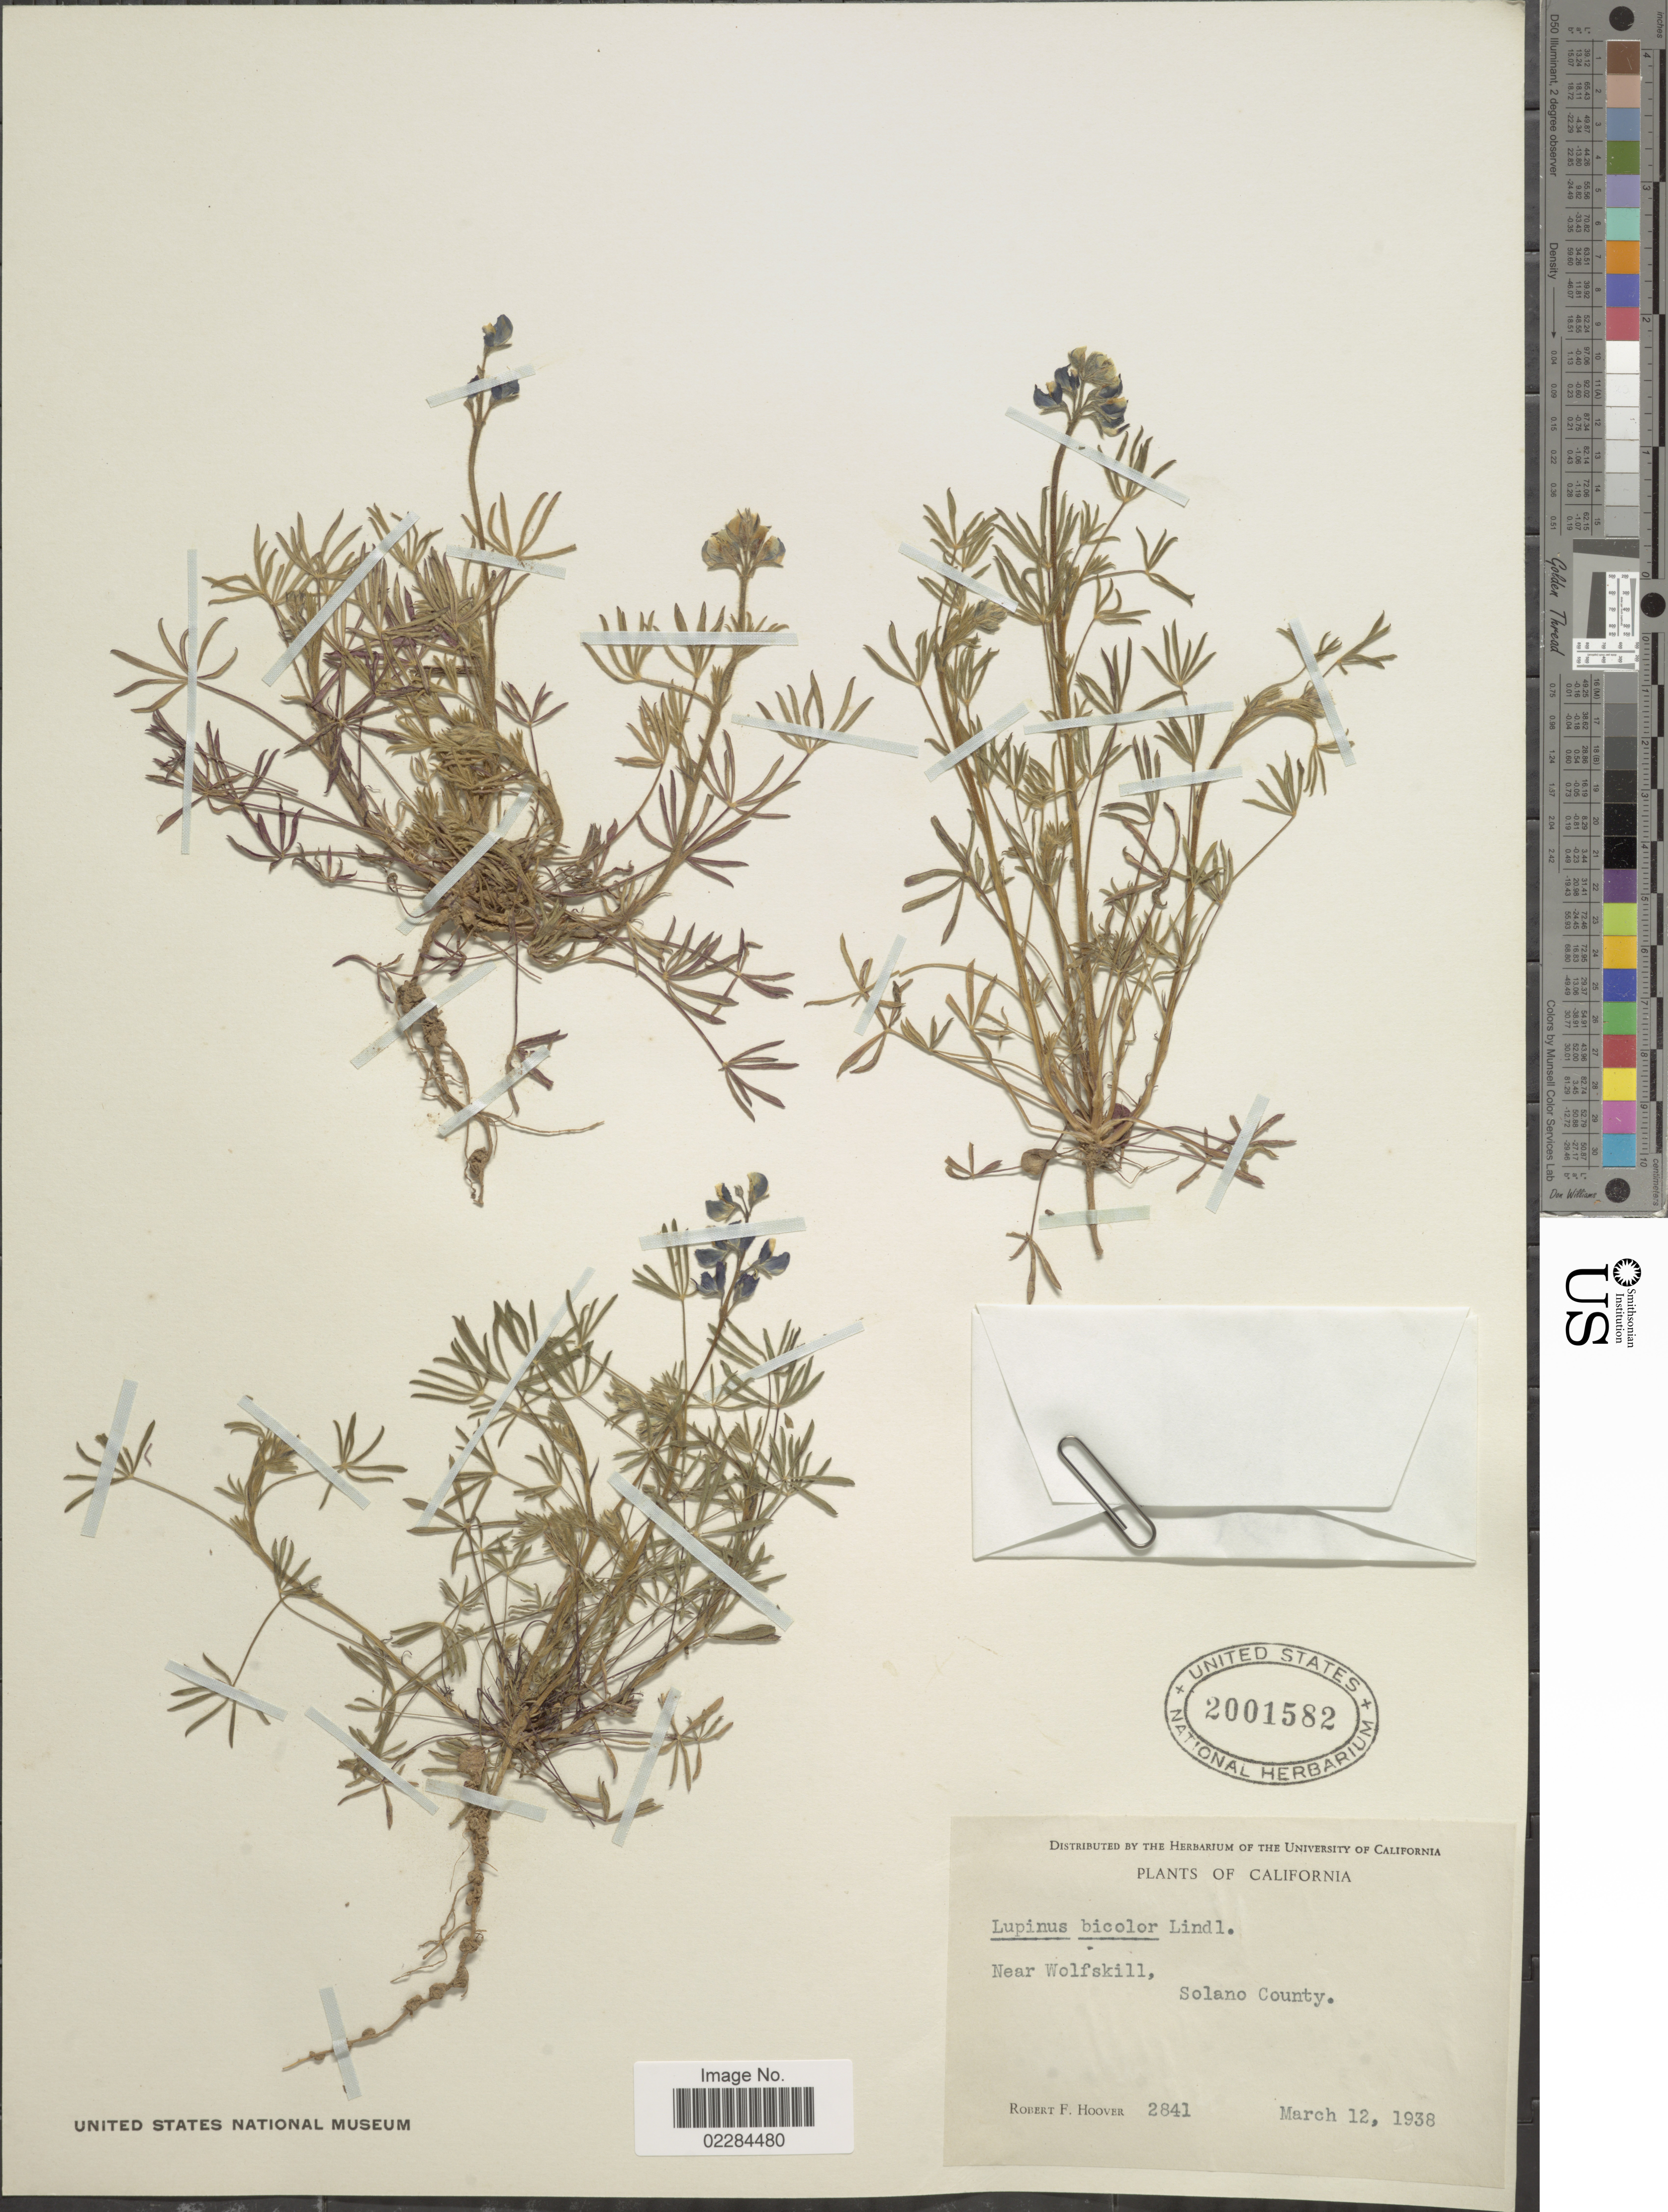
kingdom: Plantae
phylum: Tracheophyta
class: Magnoliopsida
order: Fabales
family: Fabaceae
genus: Lupinus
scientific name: Lupinus bicolor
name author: Lindl.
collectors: R. F. Hoover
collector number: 2841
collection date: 1938-03-12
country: United States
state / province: California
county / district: Solano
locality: Near Wolfskill, Solano County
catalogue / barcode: US 2001582